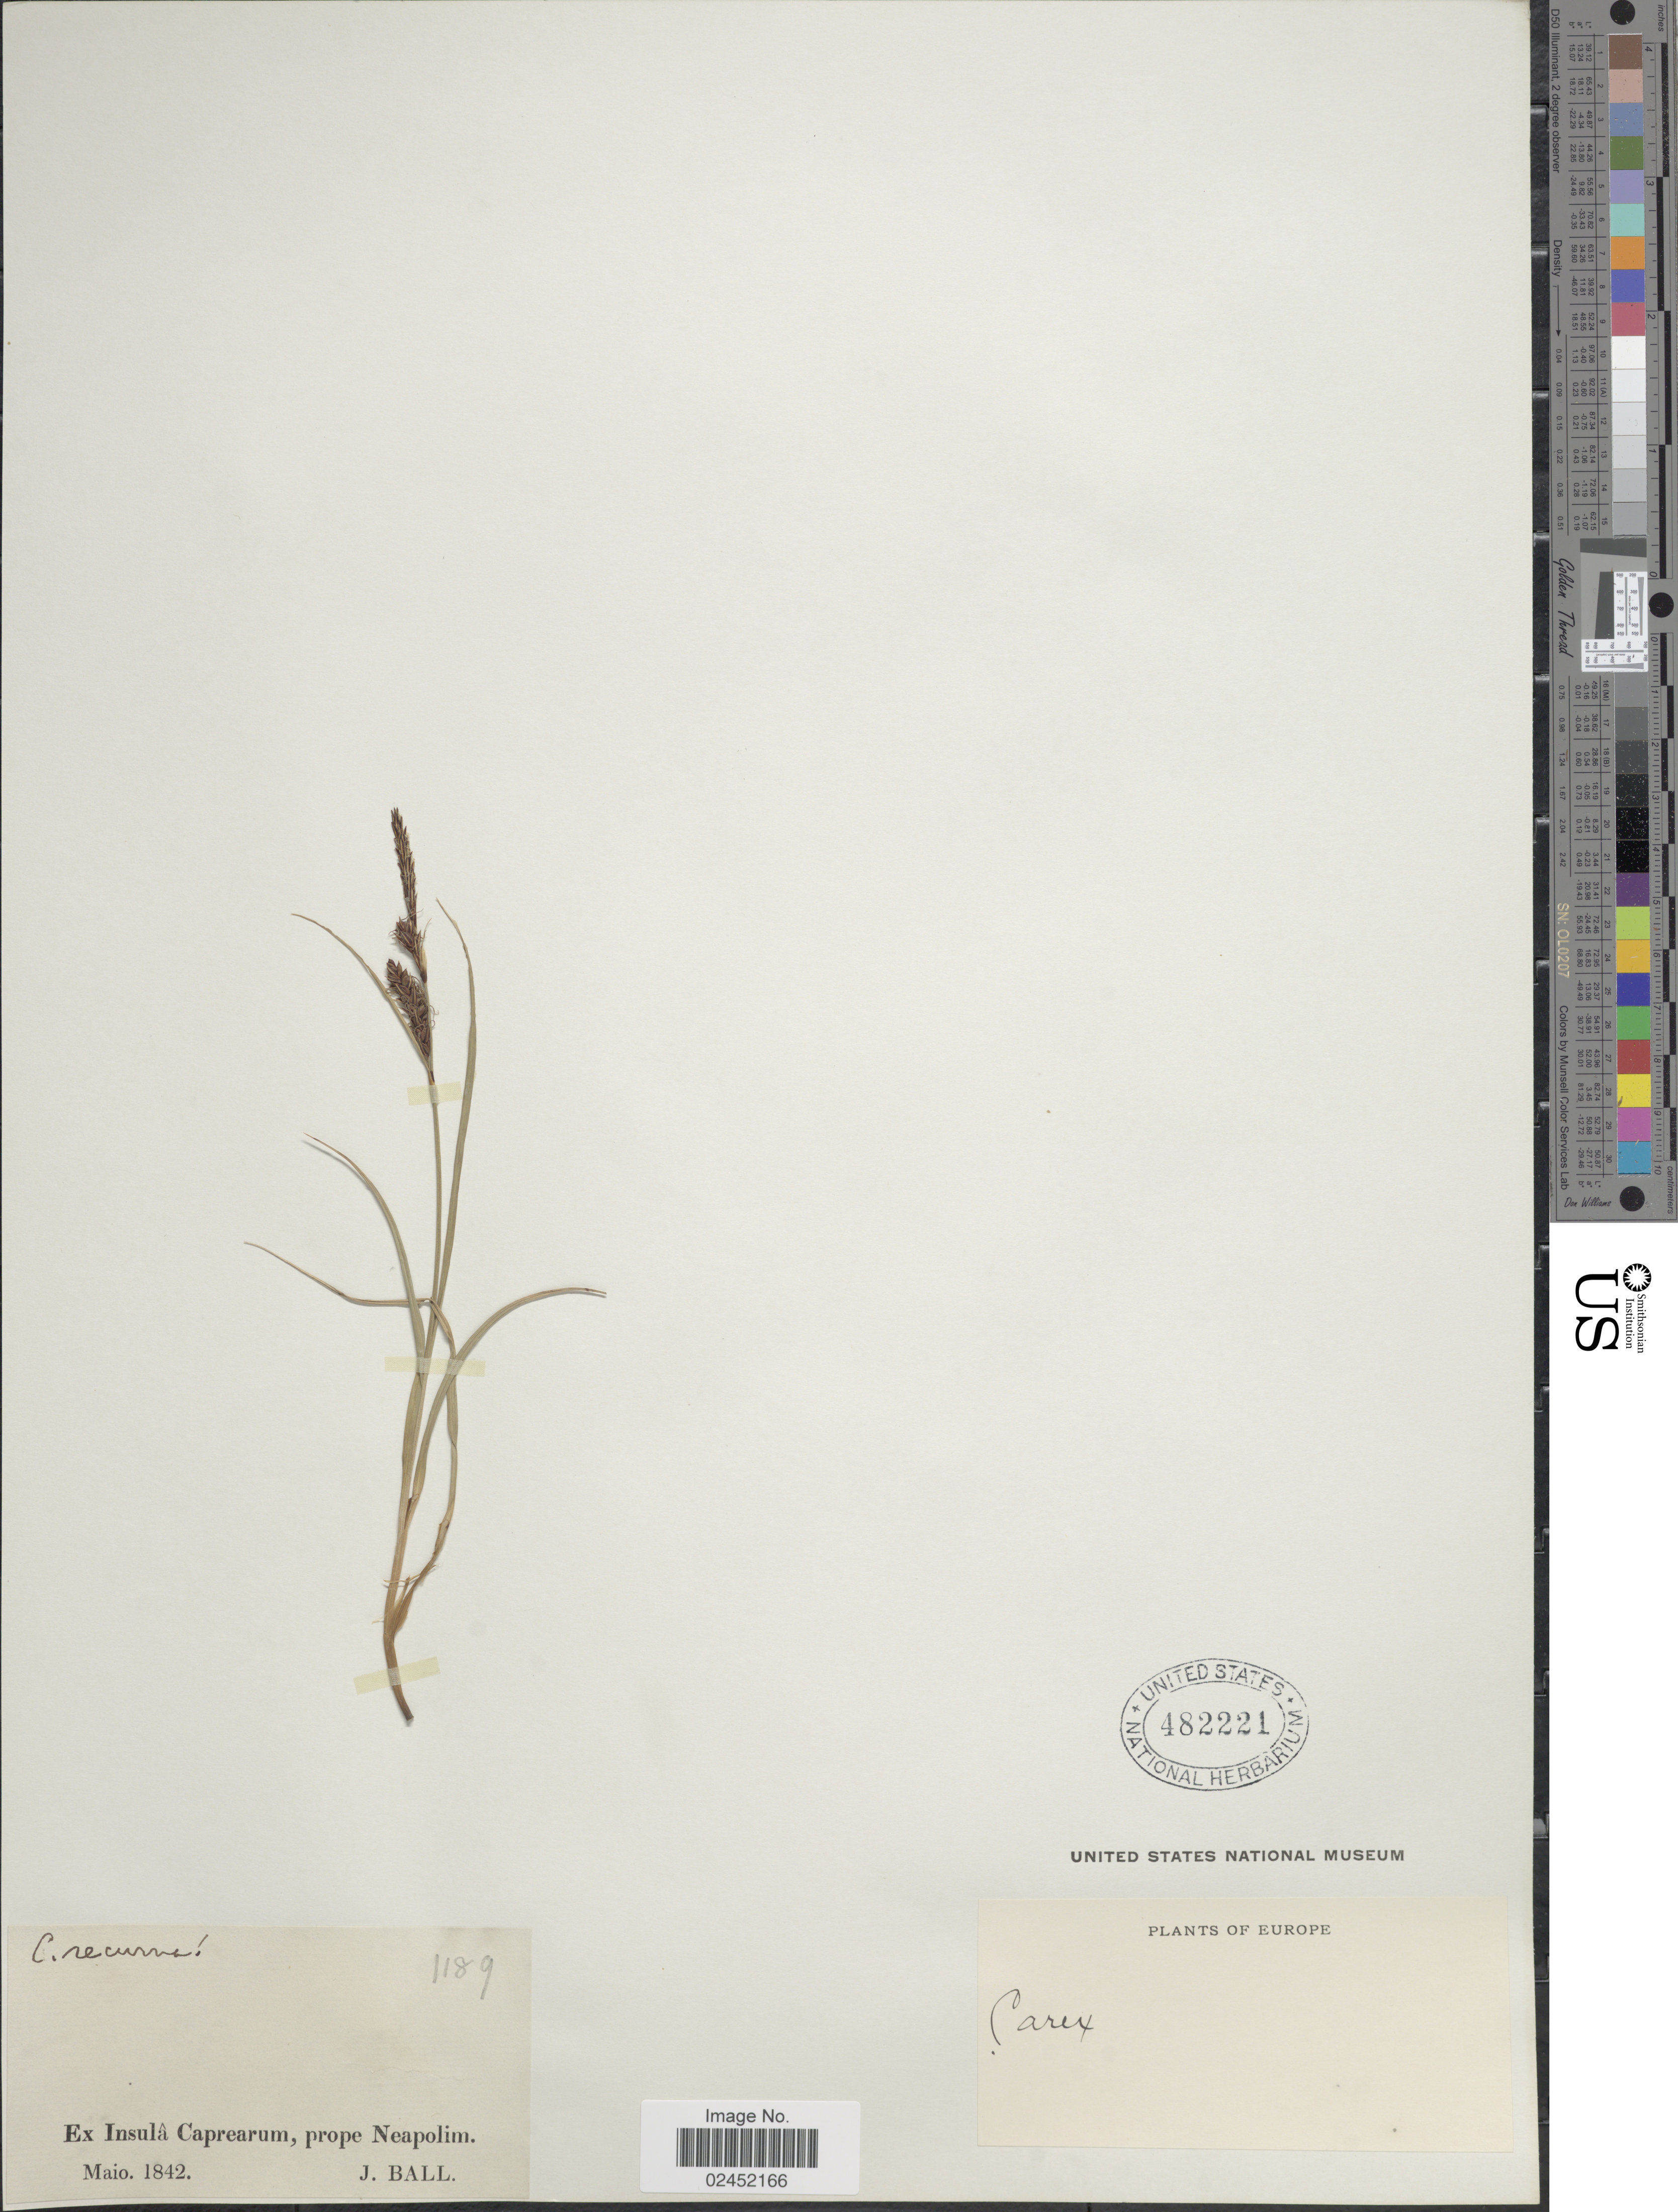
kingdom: Plantae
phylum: Tracheophyta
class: Liliopsida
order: Poales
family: Cyperaceae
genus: Carex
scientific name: Carex flacca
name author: Schreb.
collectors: J. Ball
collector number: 1189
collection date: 1842-05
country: Italy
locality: Europe, Prope Neapolim.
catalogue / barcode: US 482221